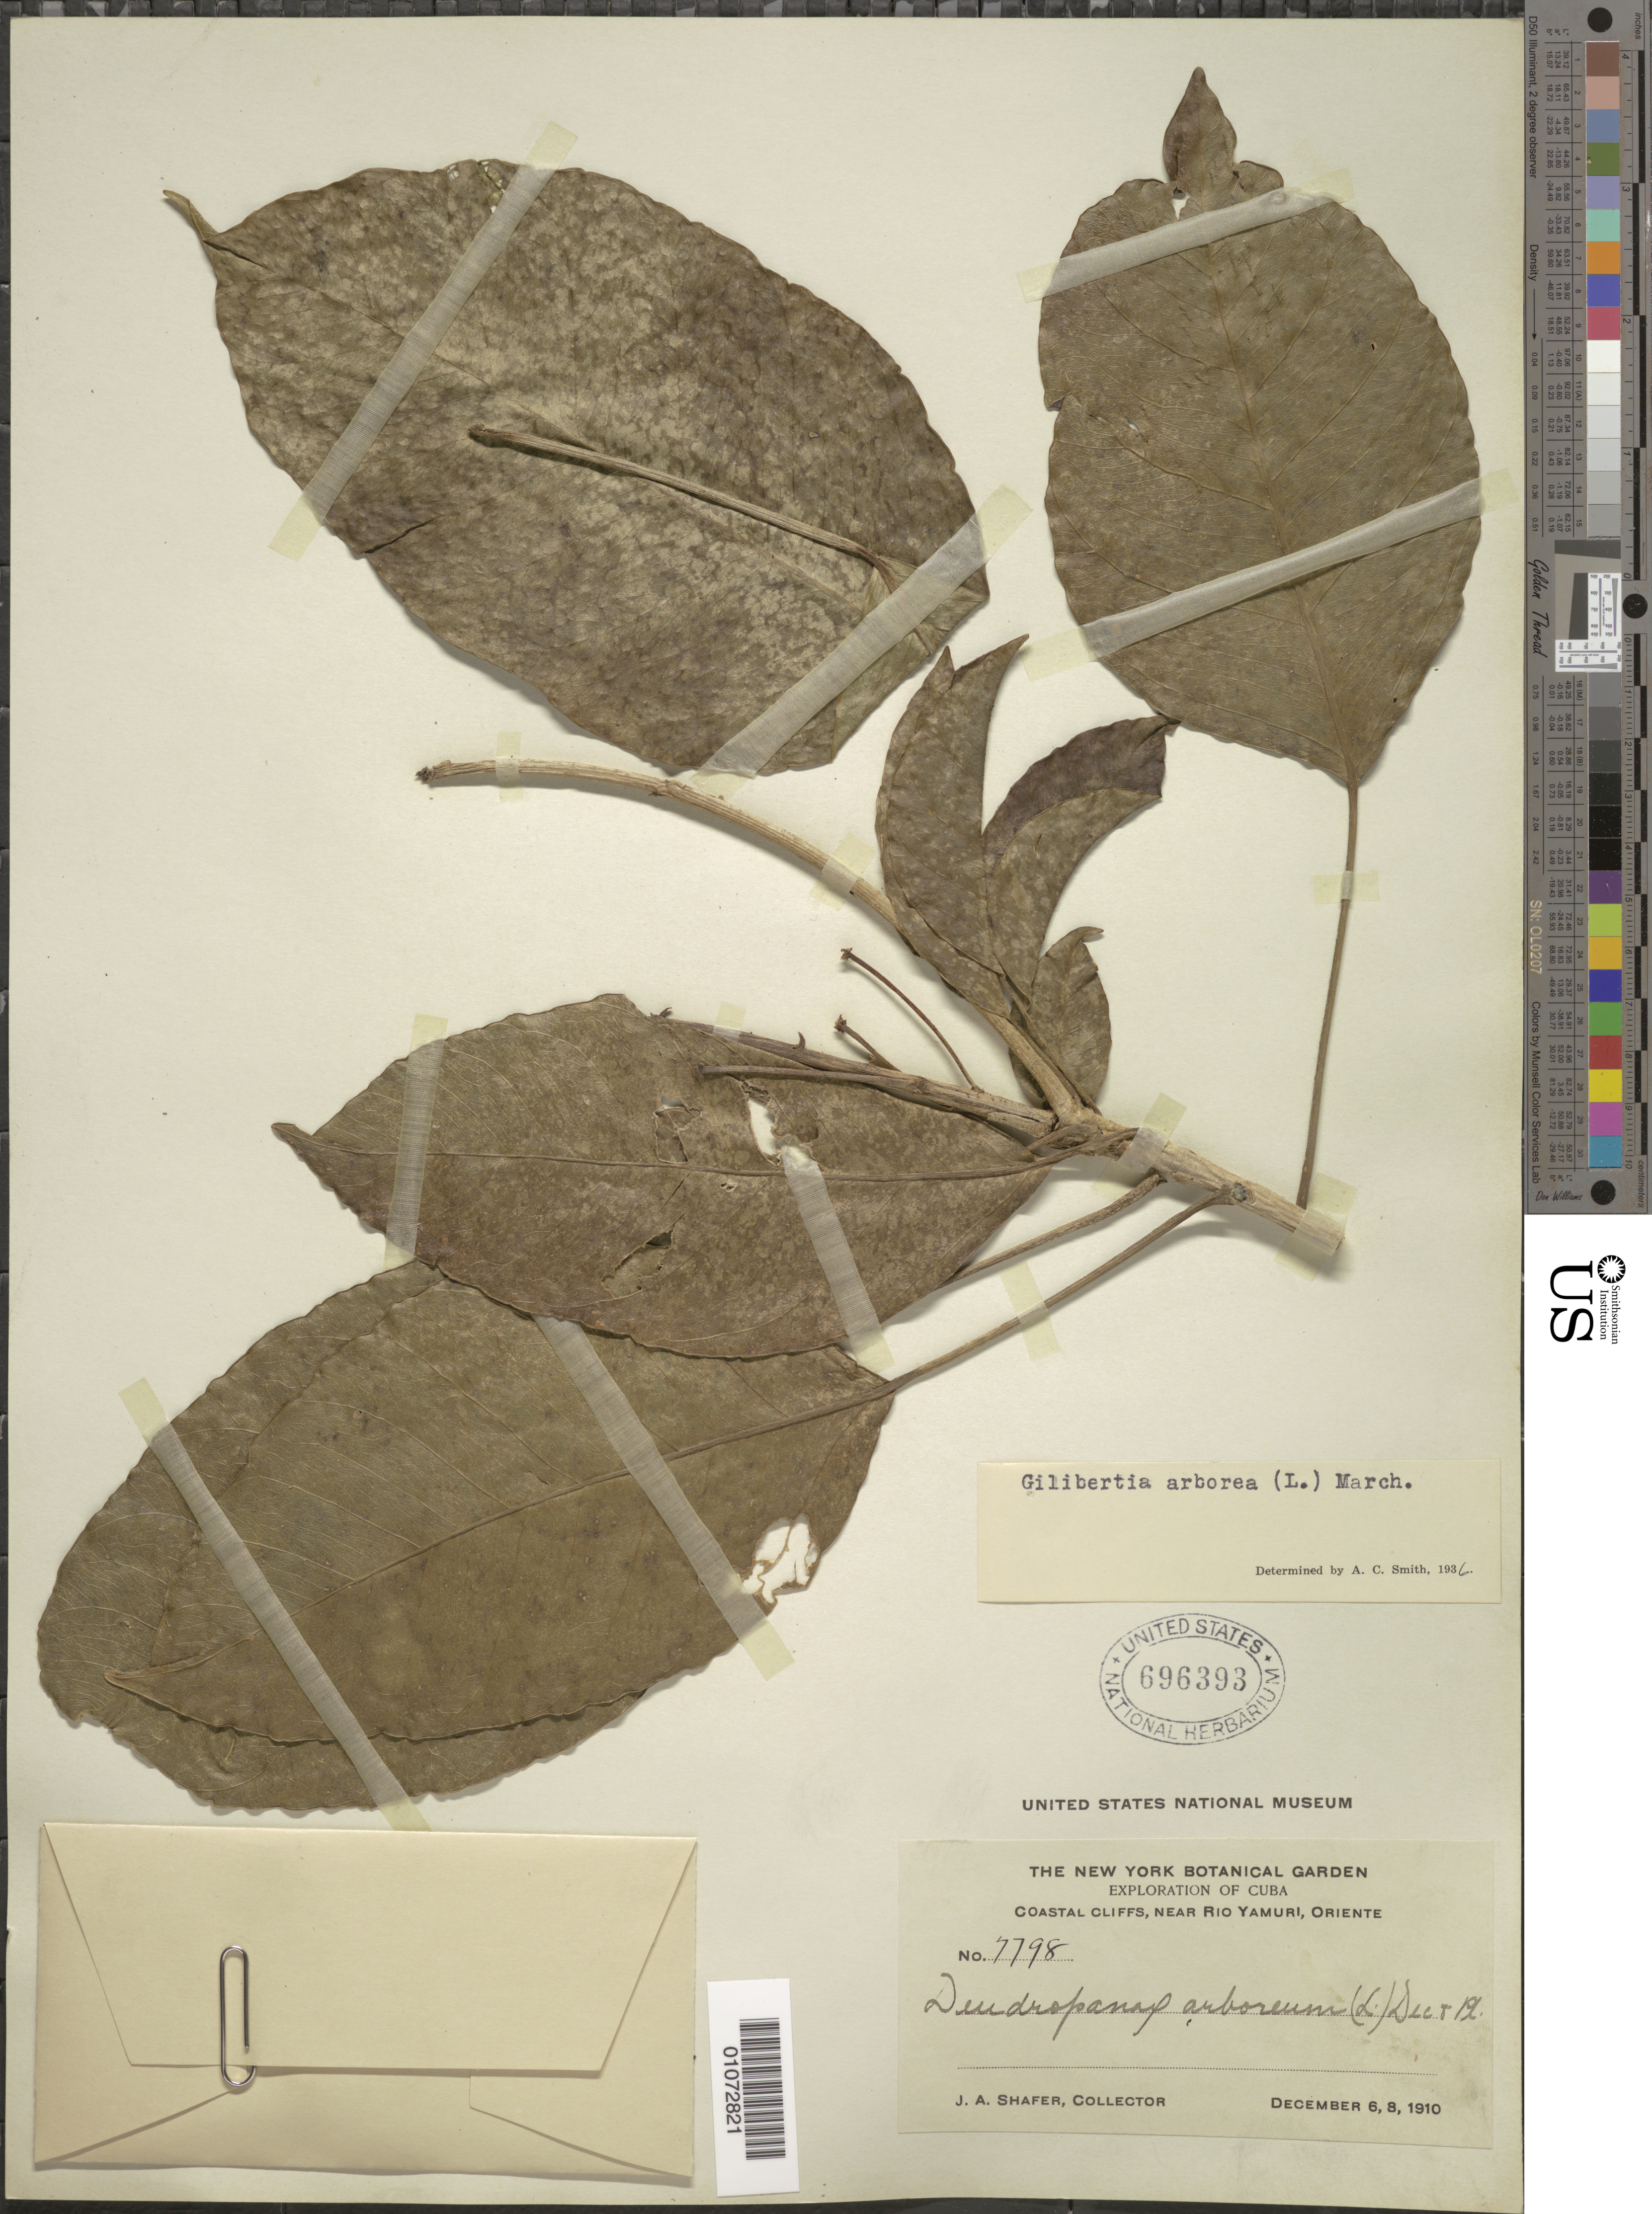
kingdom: Plantae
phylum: Tracheophyta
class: Magnoliopsida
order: Apiales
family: Araliaceae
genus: Dendropanax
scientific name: Dendropanax arboreus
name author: (L.) Decne. & Planch.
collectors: J. A. Shafer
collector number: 7798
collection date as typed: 06 Dec 1910 and 08 Dec 1910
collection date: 1910-12-06,1910-12-08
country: Cuba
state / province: Oriente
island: Cuba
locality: Coastal cliffs near Rio Yamuri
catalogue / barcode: US 696393